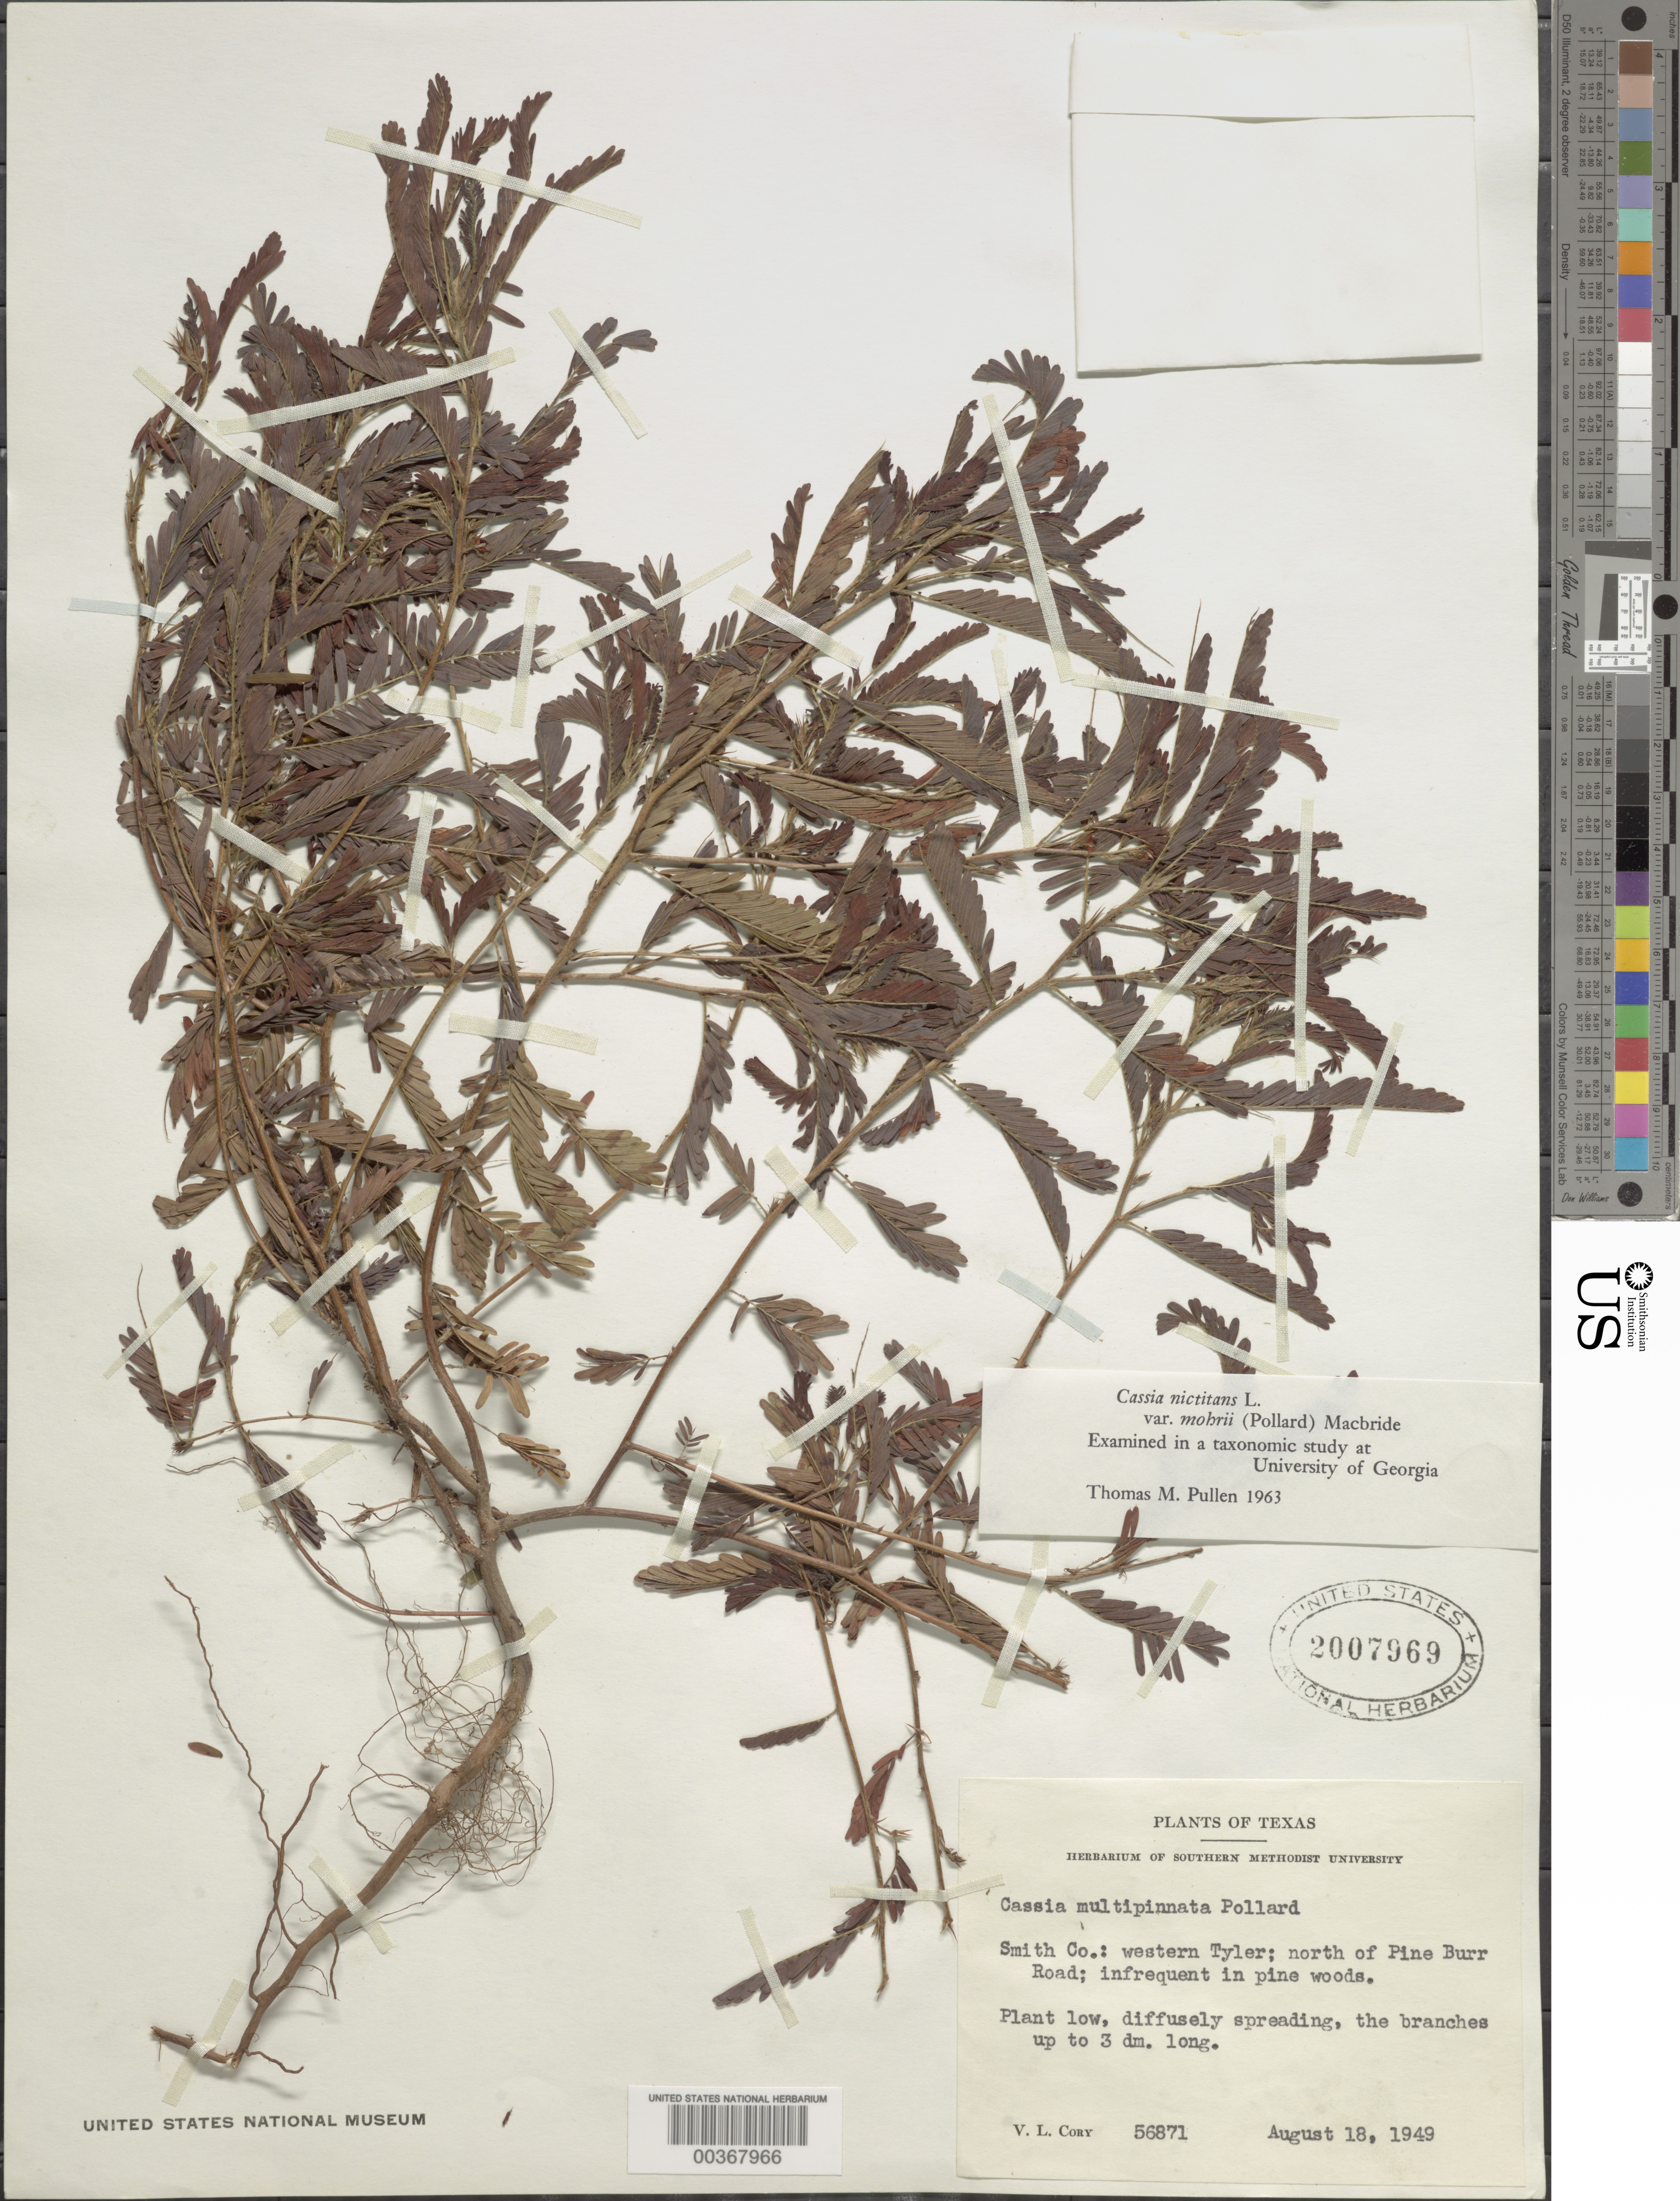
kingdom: Plantae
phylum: Tracheophyta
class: Magnoliopsida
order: Fabales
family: Fabaceae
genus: Chamaecrista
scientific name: Chamaecrista nictitans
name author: (L.) Moench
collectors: V. Cory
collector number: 56871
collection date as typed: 18 Aug 1949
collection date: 1949-08-18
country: United States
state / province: Texas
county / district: Smith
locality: Smith Co.: Western Tyler; north of Pine Burr Road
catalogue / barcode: US 2007969